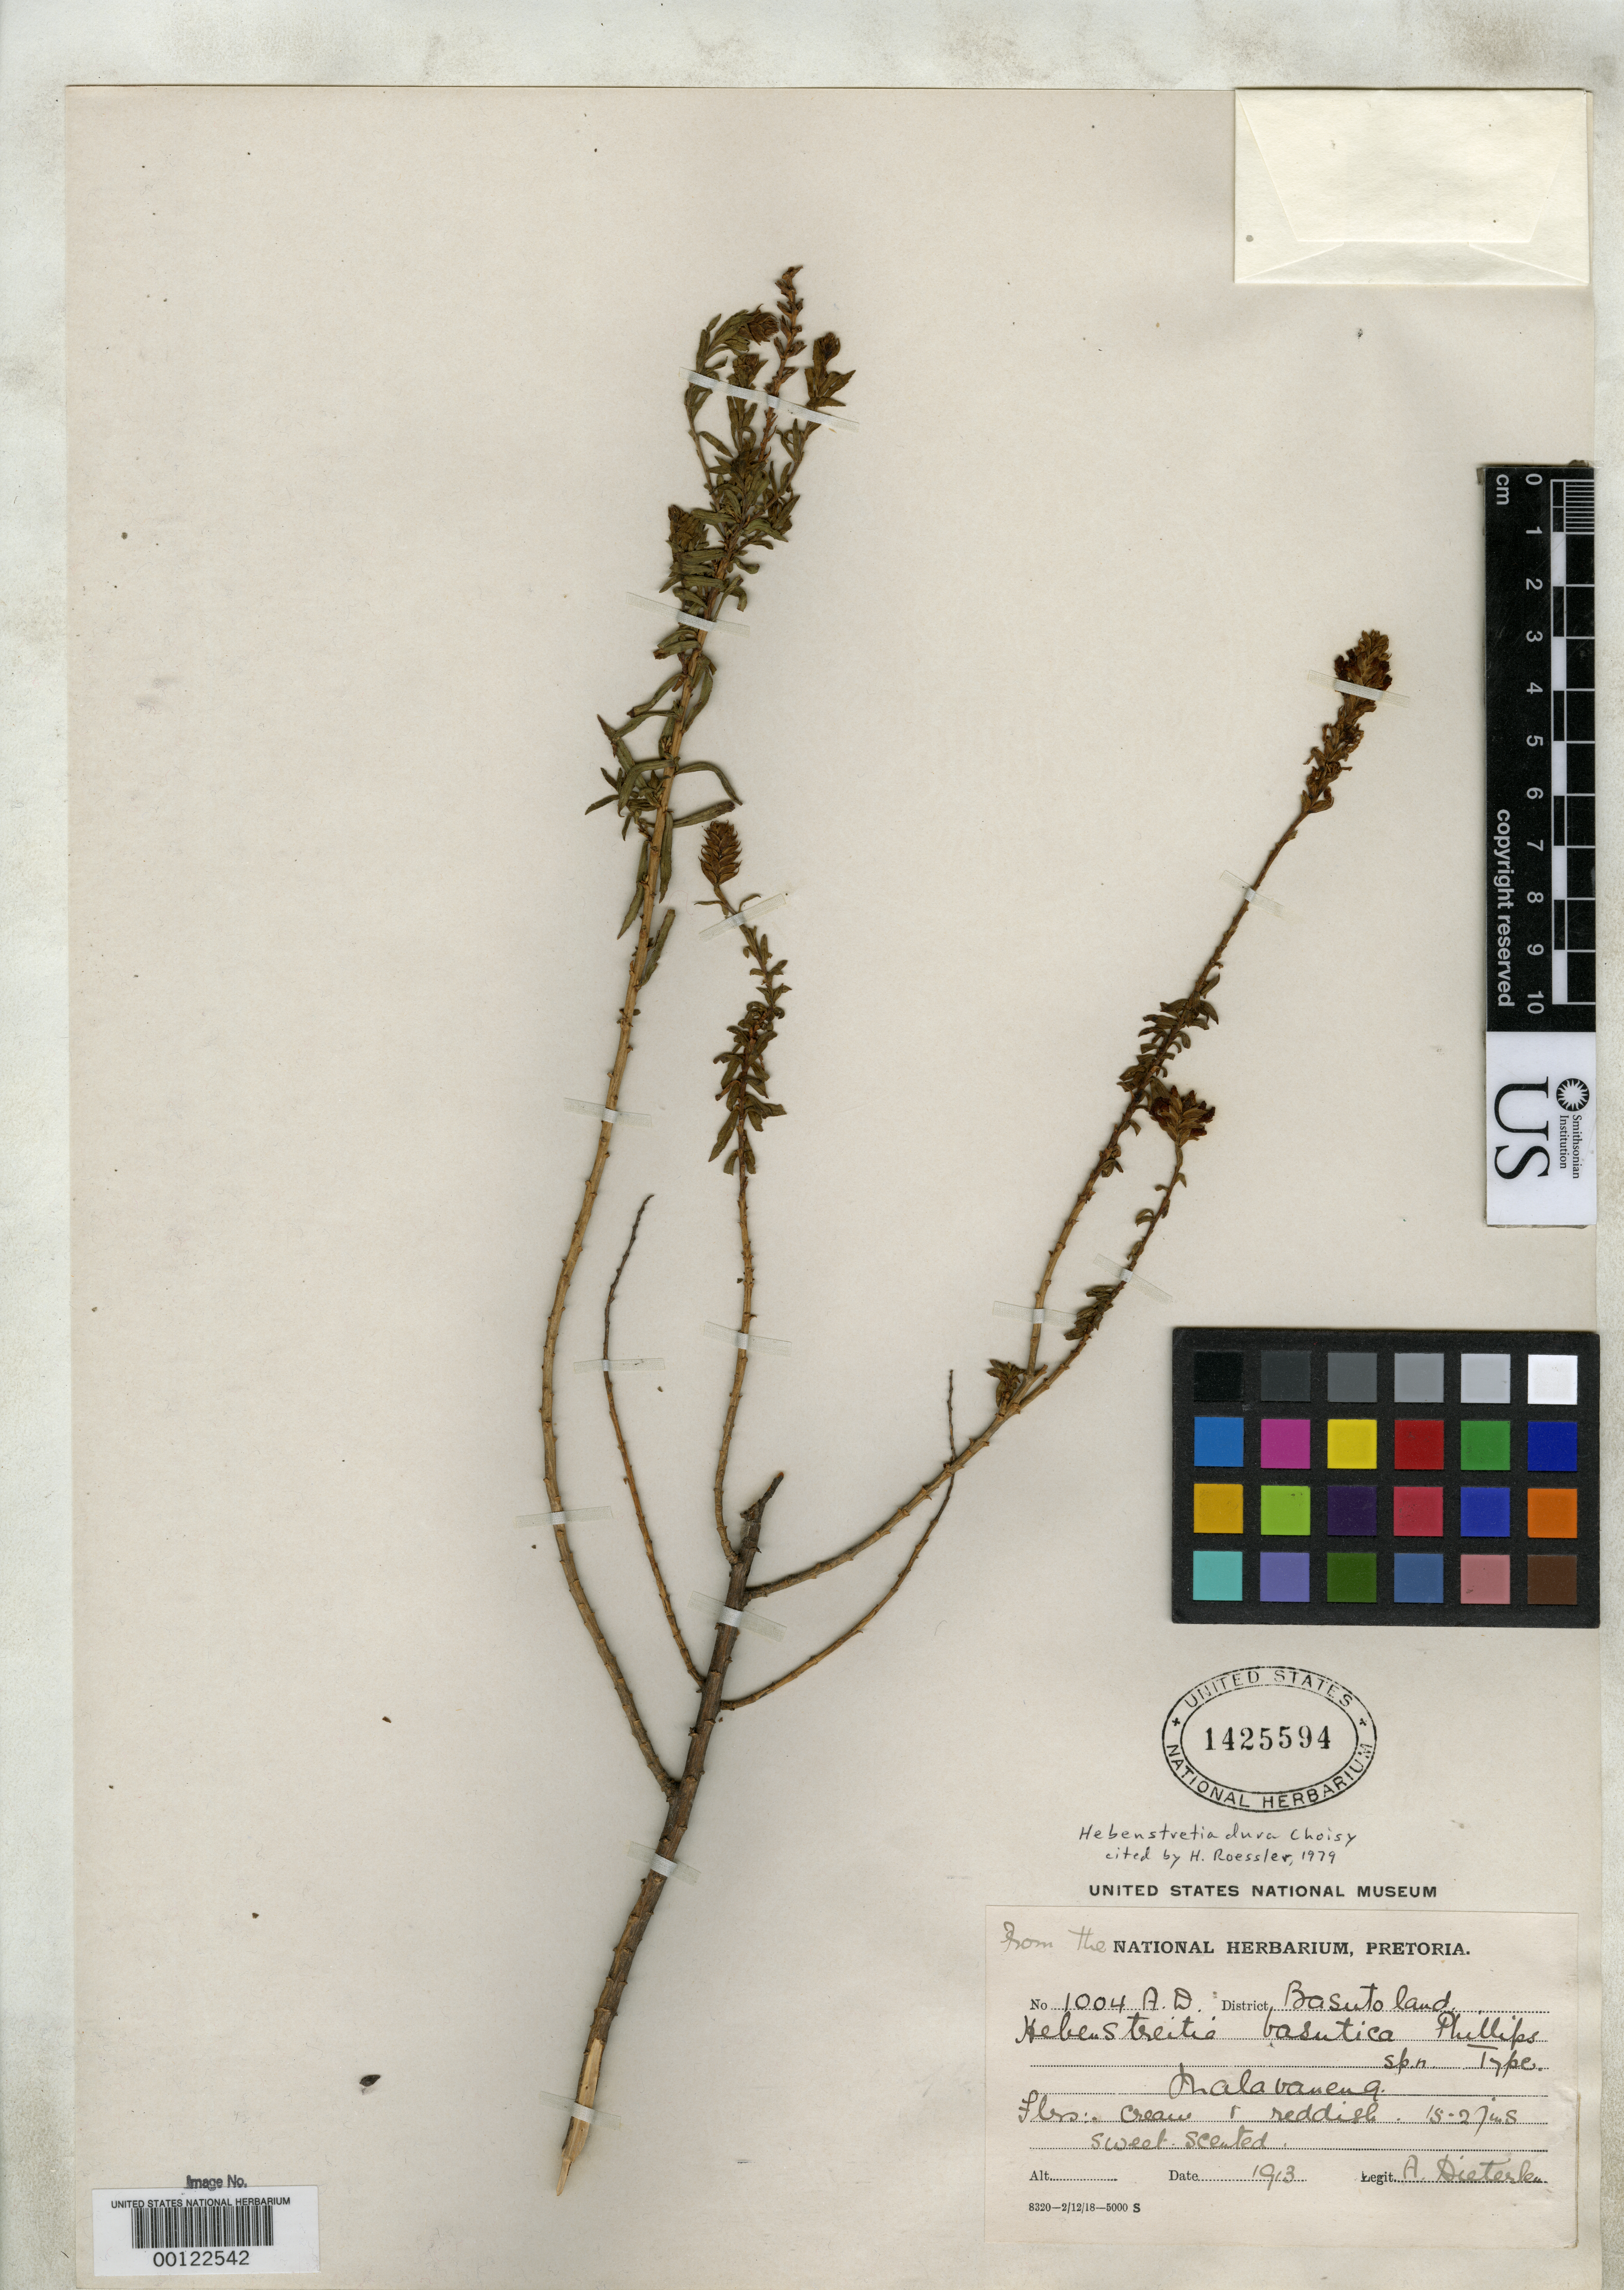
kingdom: Plantae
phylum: Tracheophyta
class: Magnoliopsida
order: Lamiales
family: Scrophulariaceae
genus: Hebenstretia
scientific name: Hebenstretia basutica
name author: E. Phillips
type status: Isotype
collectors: A. Dieterlen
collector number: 1004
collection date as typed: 1913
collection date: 1913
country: Lesotho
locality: Basutoland.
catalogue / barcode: US 1425594